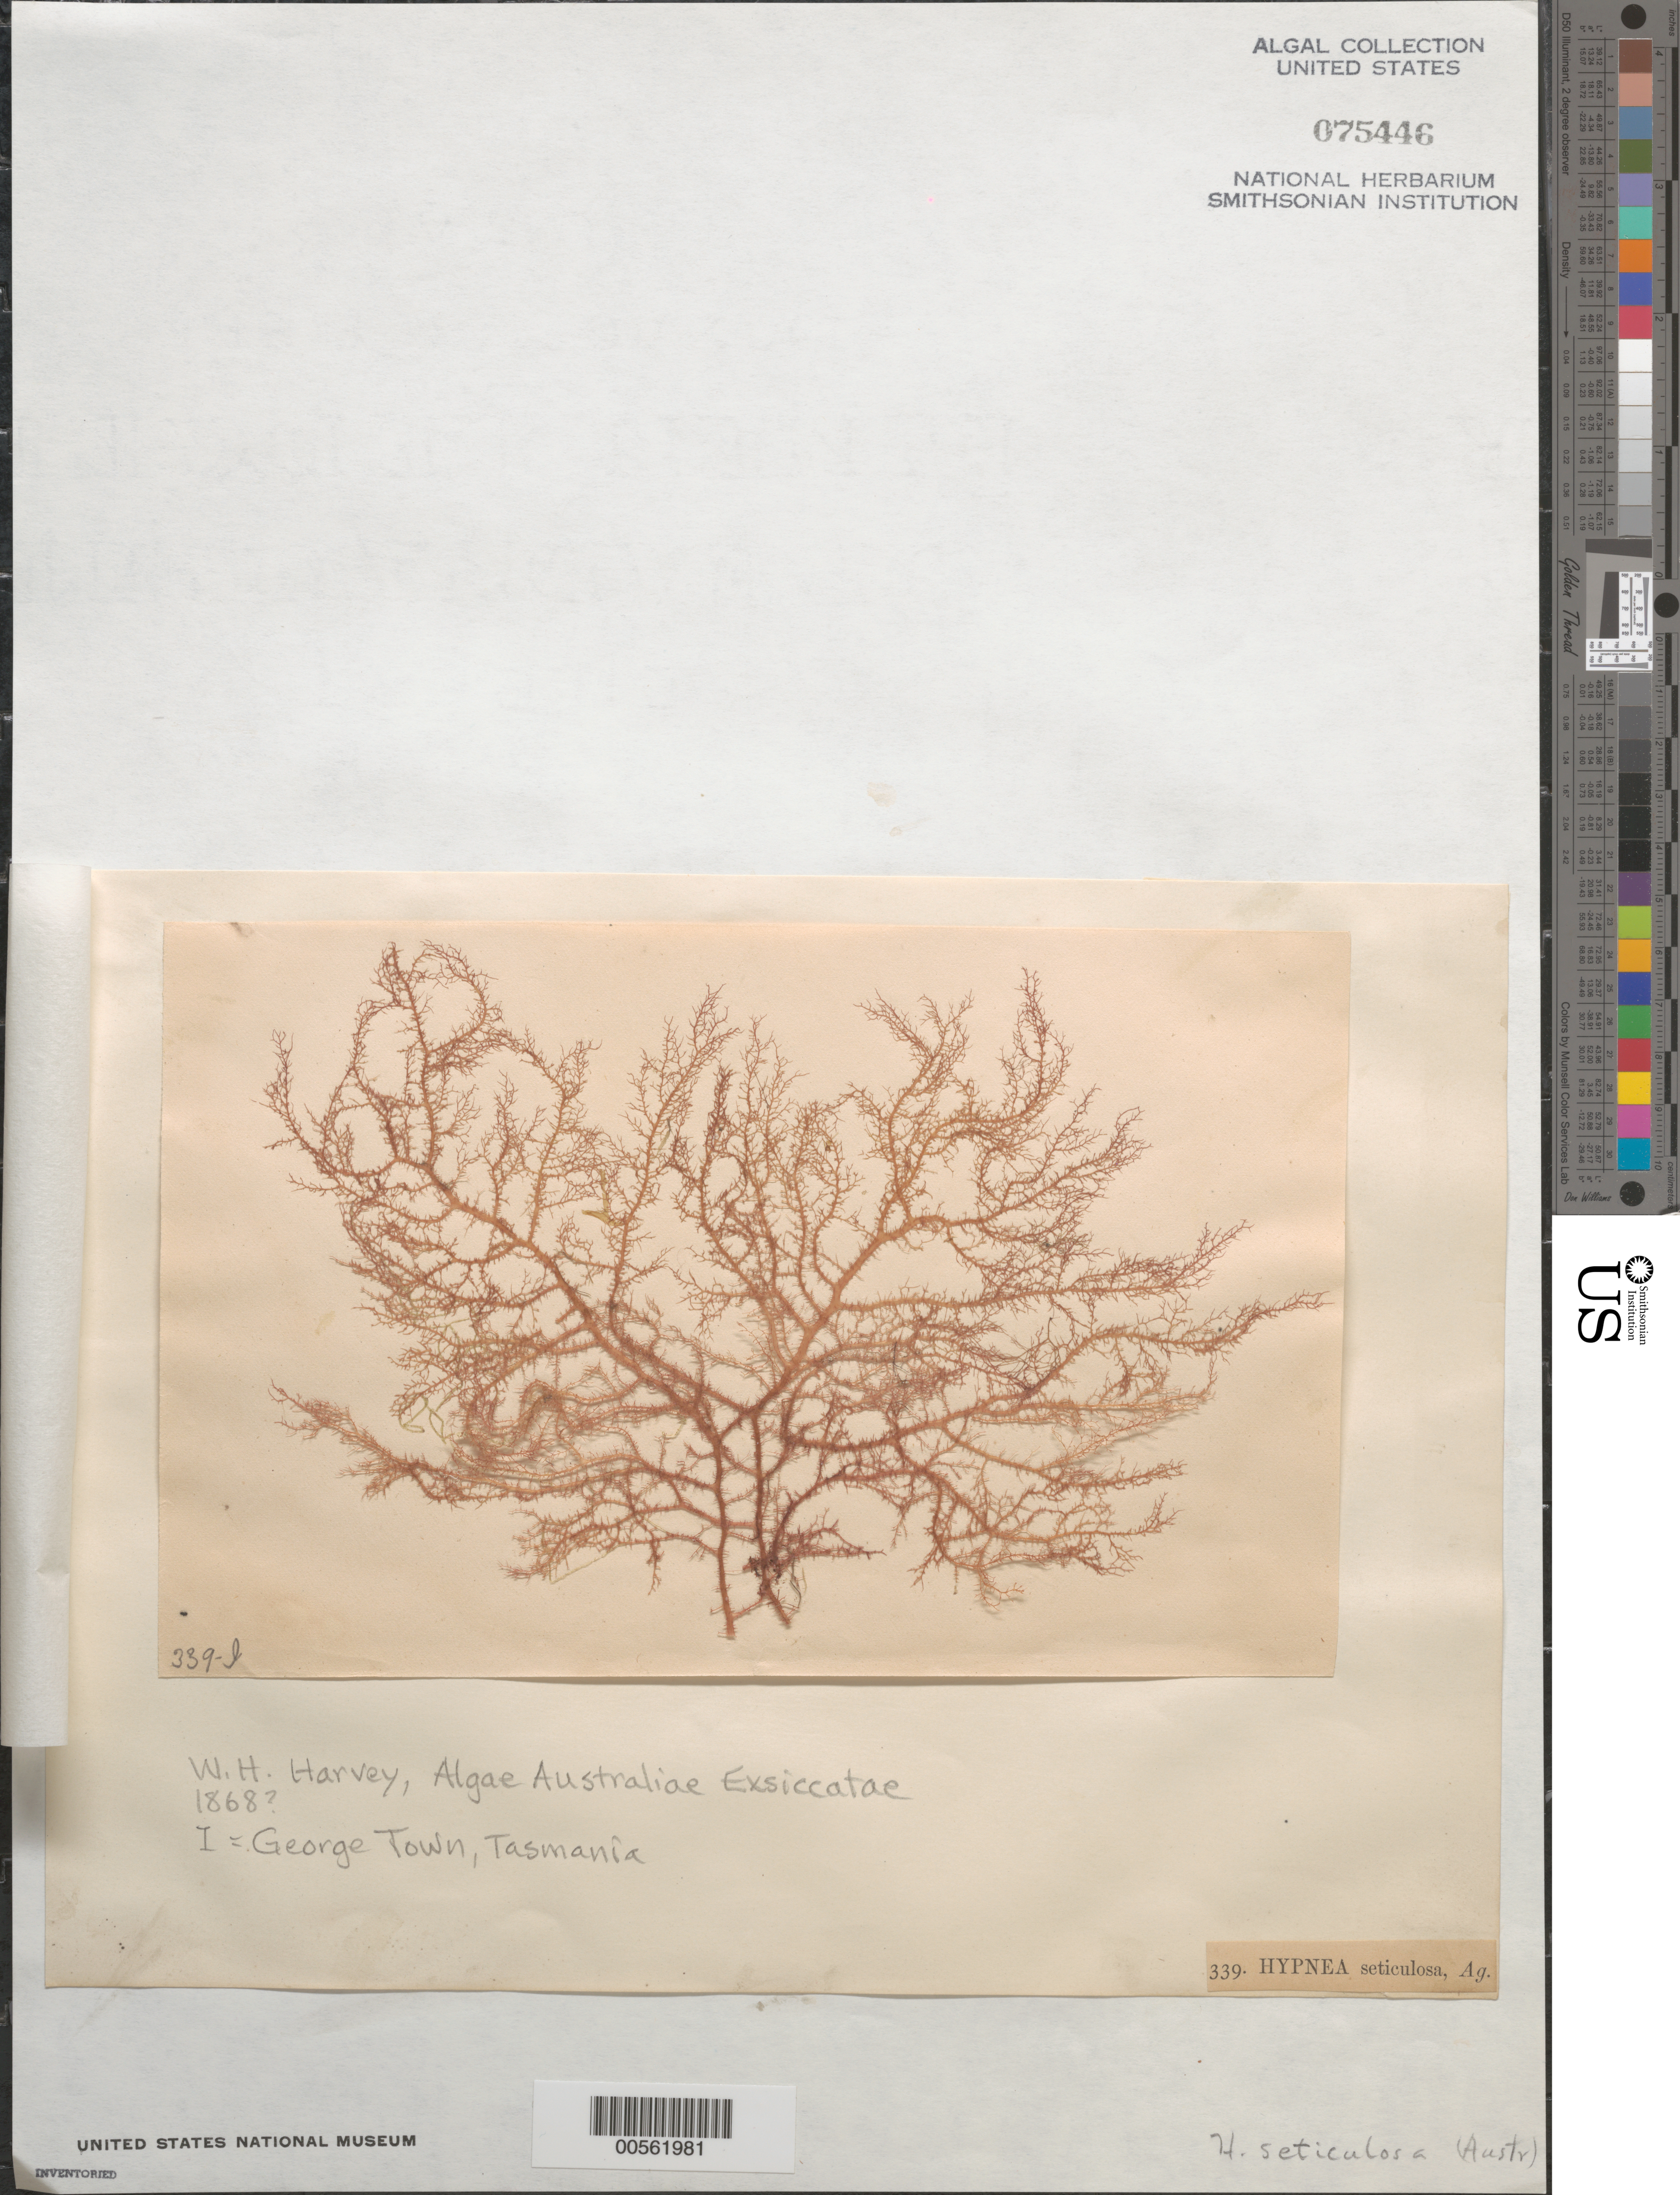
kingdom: Plantae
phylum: Rhodophyta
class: Florideophyceae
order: Gigartinales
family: Cystocloniaceae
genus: Hypnea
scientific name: Hypnea charoides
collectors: W. Harvey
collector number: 339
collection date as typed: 1868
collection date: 1868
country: Australia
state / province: Tasmania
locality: George Town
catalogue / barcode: US 75446